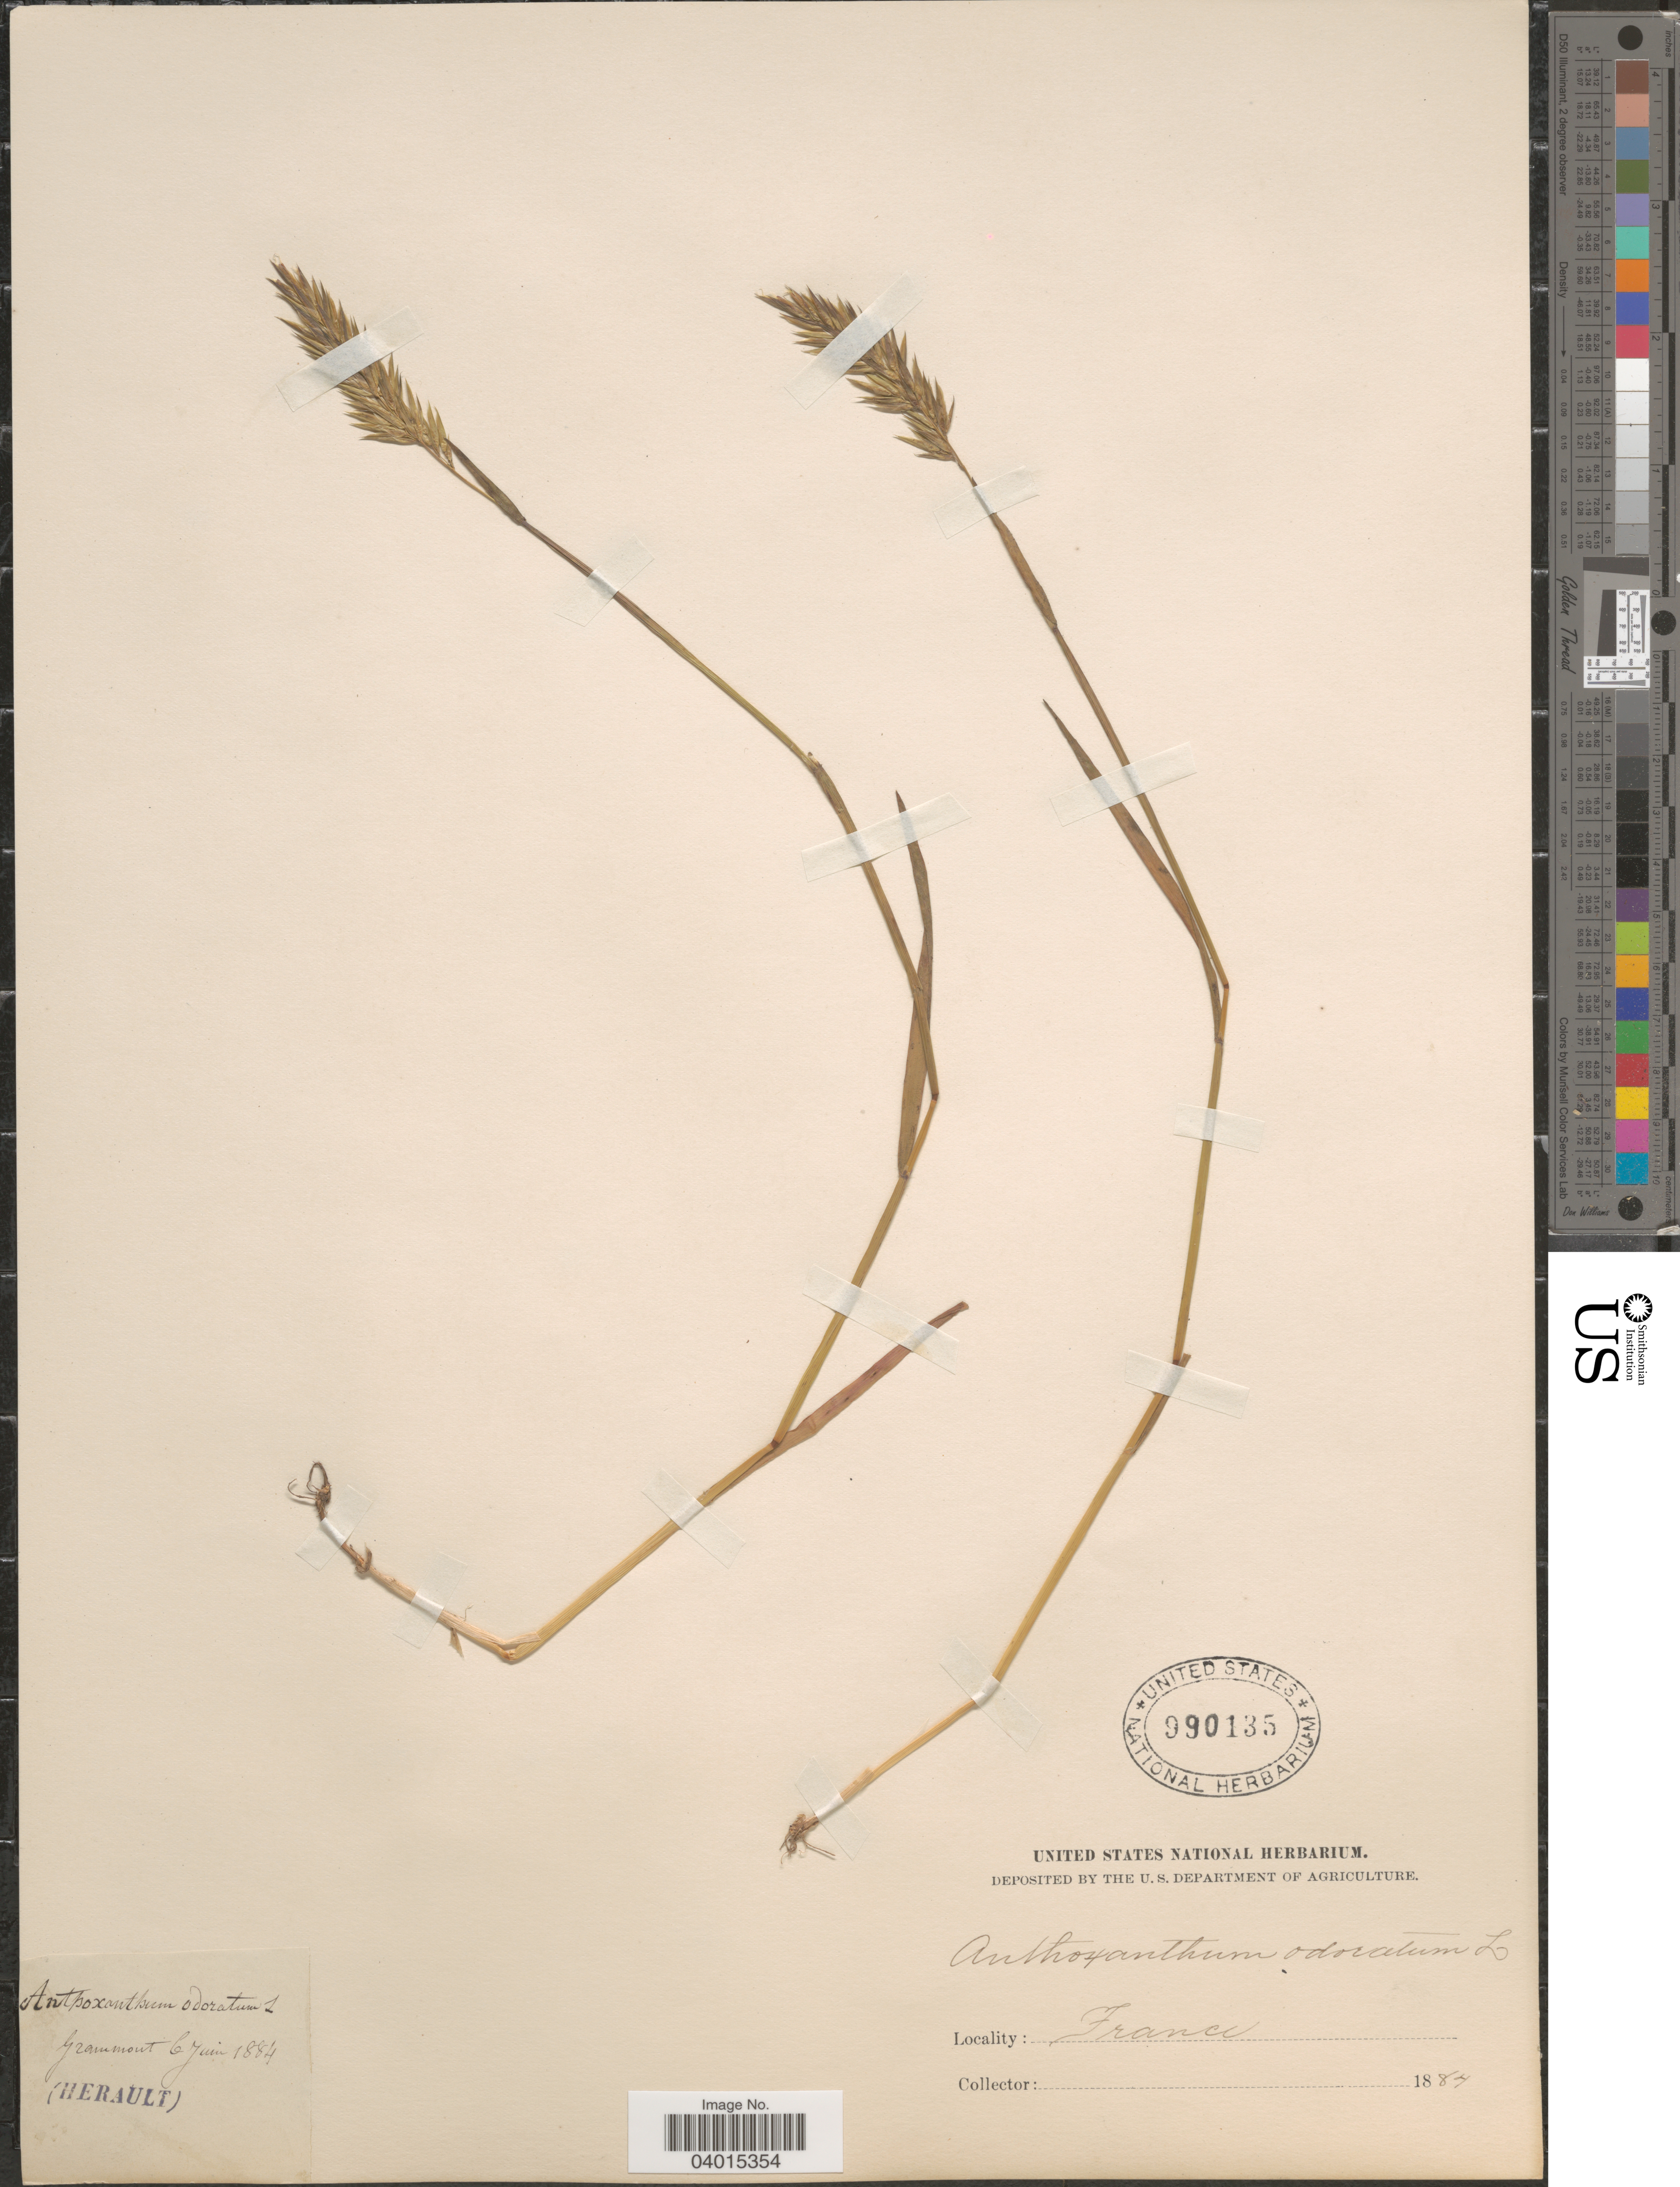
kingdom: Plantae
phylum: Tracheophyta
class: Liliopsida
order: Poales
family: Poaceae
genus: Anthoxanthum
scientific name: Anthoxanthum odoratum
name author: L.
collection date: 1884-06-06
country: France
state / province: Occitanie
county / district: Hérault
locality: Grammont. (Herault).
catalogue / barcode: US 990135